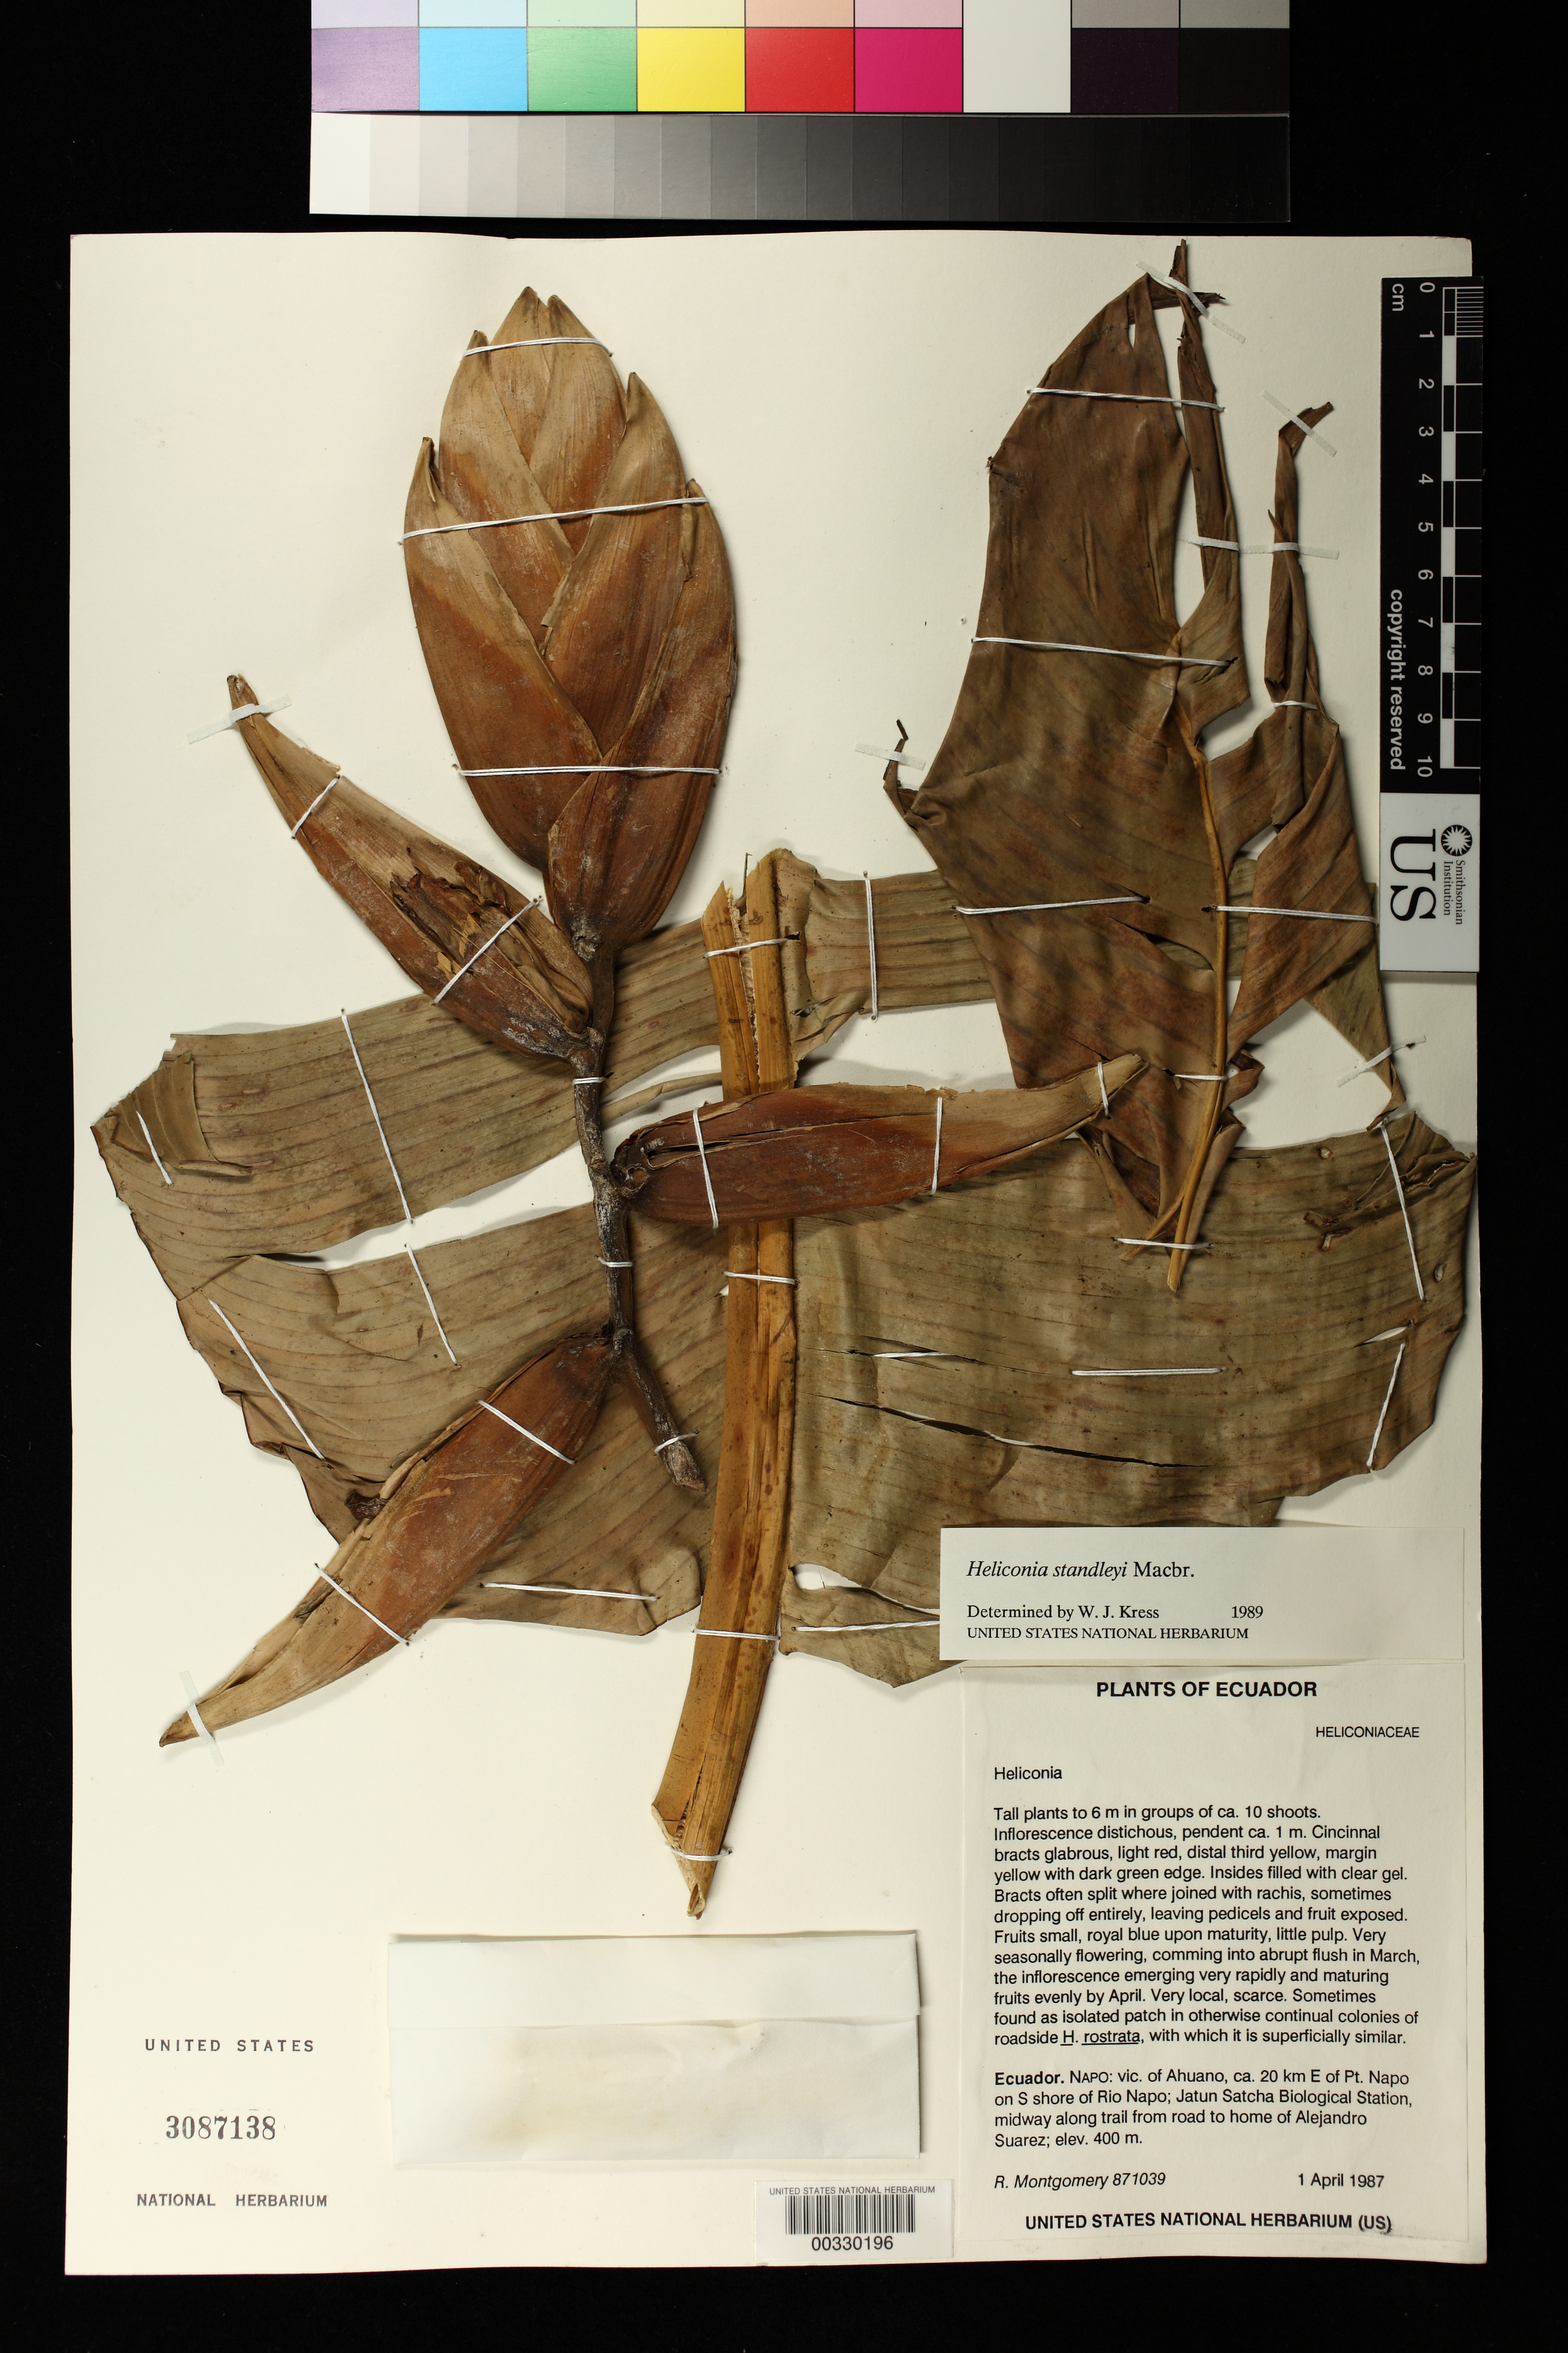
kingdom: Plantae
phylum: Tracheophyta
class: Liliopsida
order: Zingiberales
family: Heliconiaceae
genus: Heliconia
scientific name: Heliconia standleyi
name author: J.F. Macbr.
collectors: R. Montgomery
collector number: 871039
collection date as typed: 01 Apr 1987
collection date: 1987-04-01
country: Ecuador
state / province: Napo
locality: Vic. of ahuano, ca 20 km E of pt. Napo on s shore of Rio Napo, jatun satcha Biological station, ...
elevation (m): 400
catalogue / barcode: US 3087138